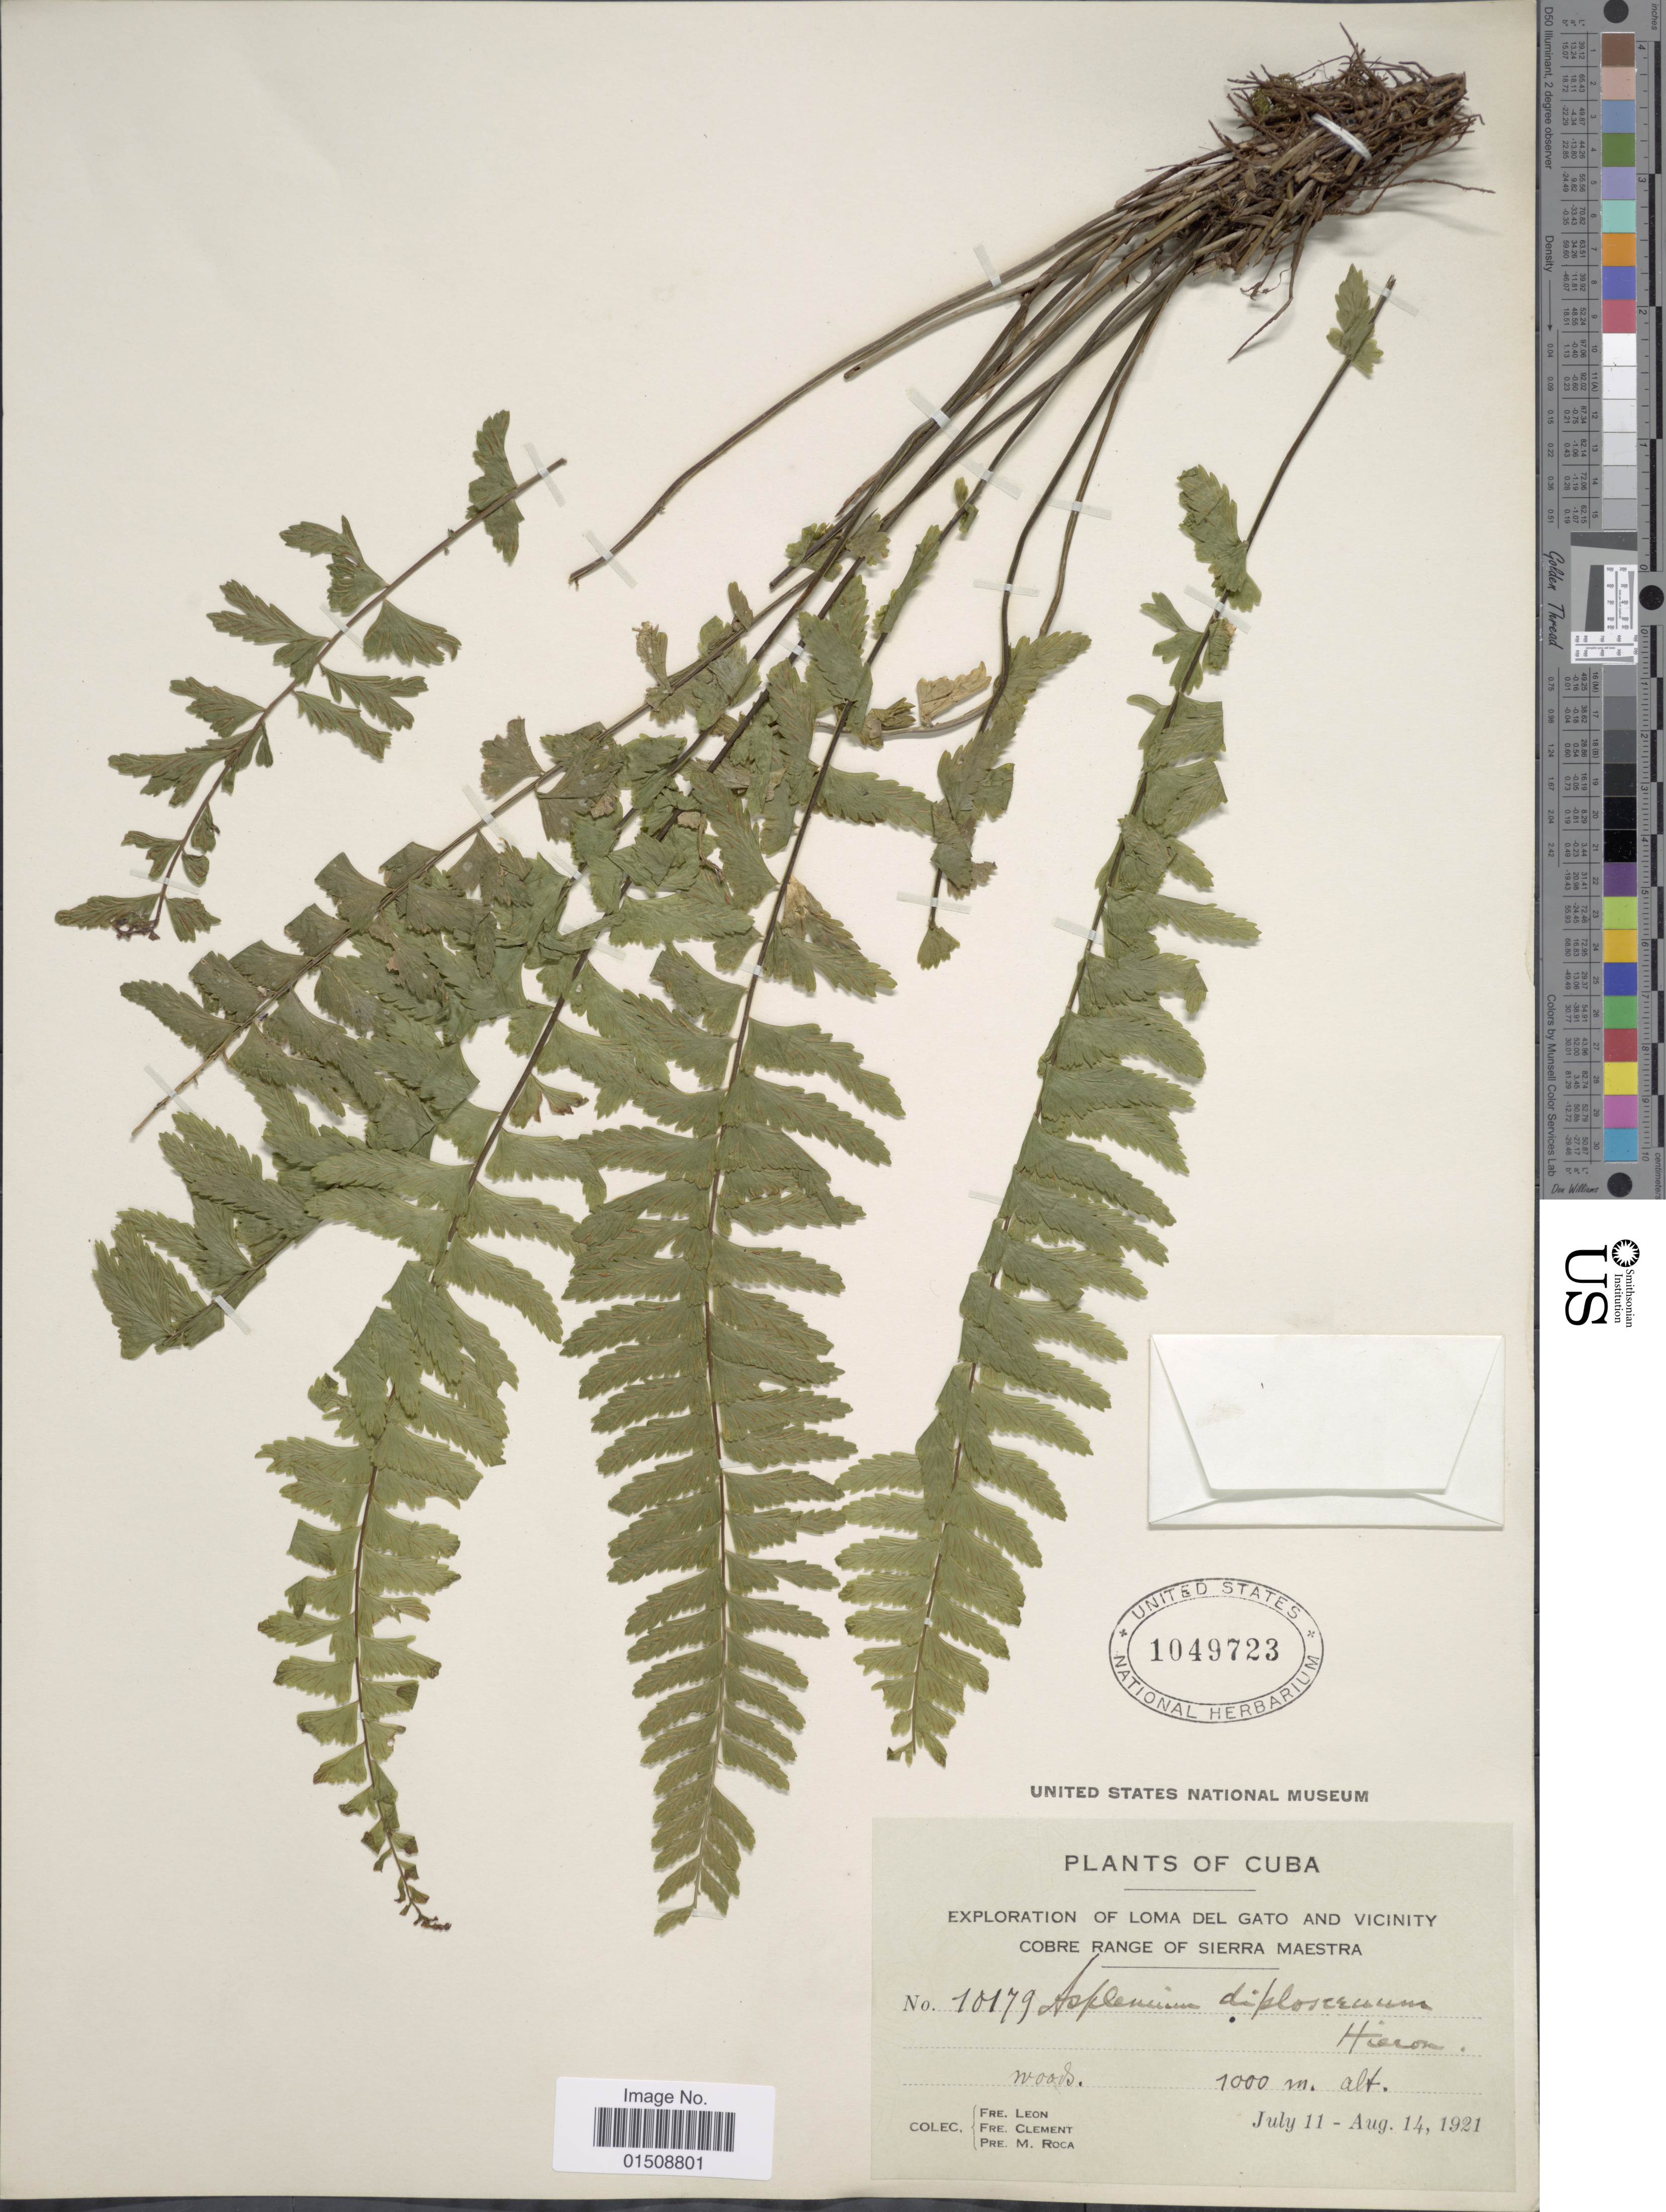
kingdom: Plantae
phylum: Tracheophyta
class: Polypodiopsida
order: Polypodiales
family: Aspleniaceae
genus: Asplenium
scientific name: Asplenium diplosceuum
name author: Hieron.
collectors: Bro. León, B. Clement & M. Roca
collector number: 10179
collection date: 1921-07-11/1921-08-14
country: Cuba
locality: Loma del Gato and vicinity, Cobre Range of Sierra Maestra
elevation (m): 1000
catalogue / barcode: US 1049723